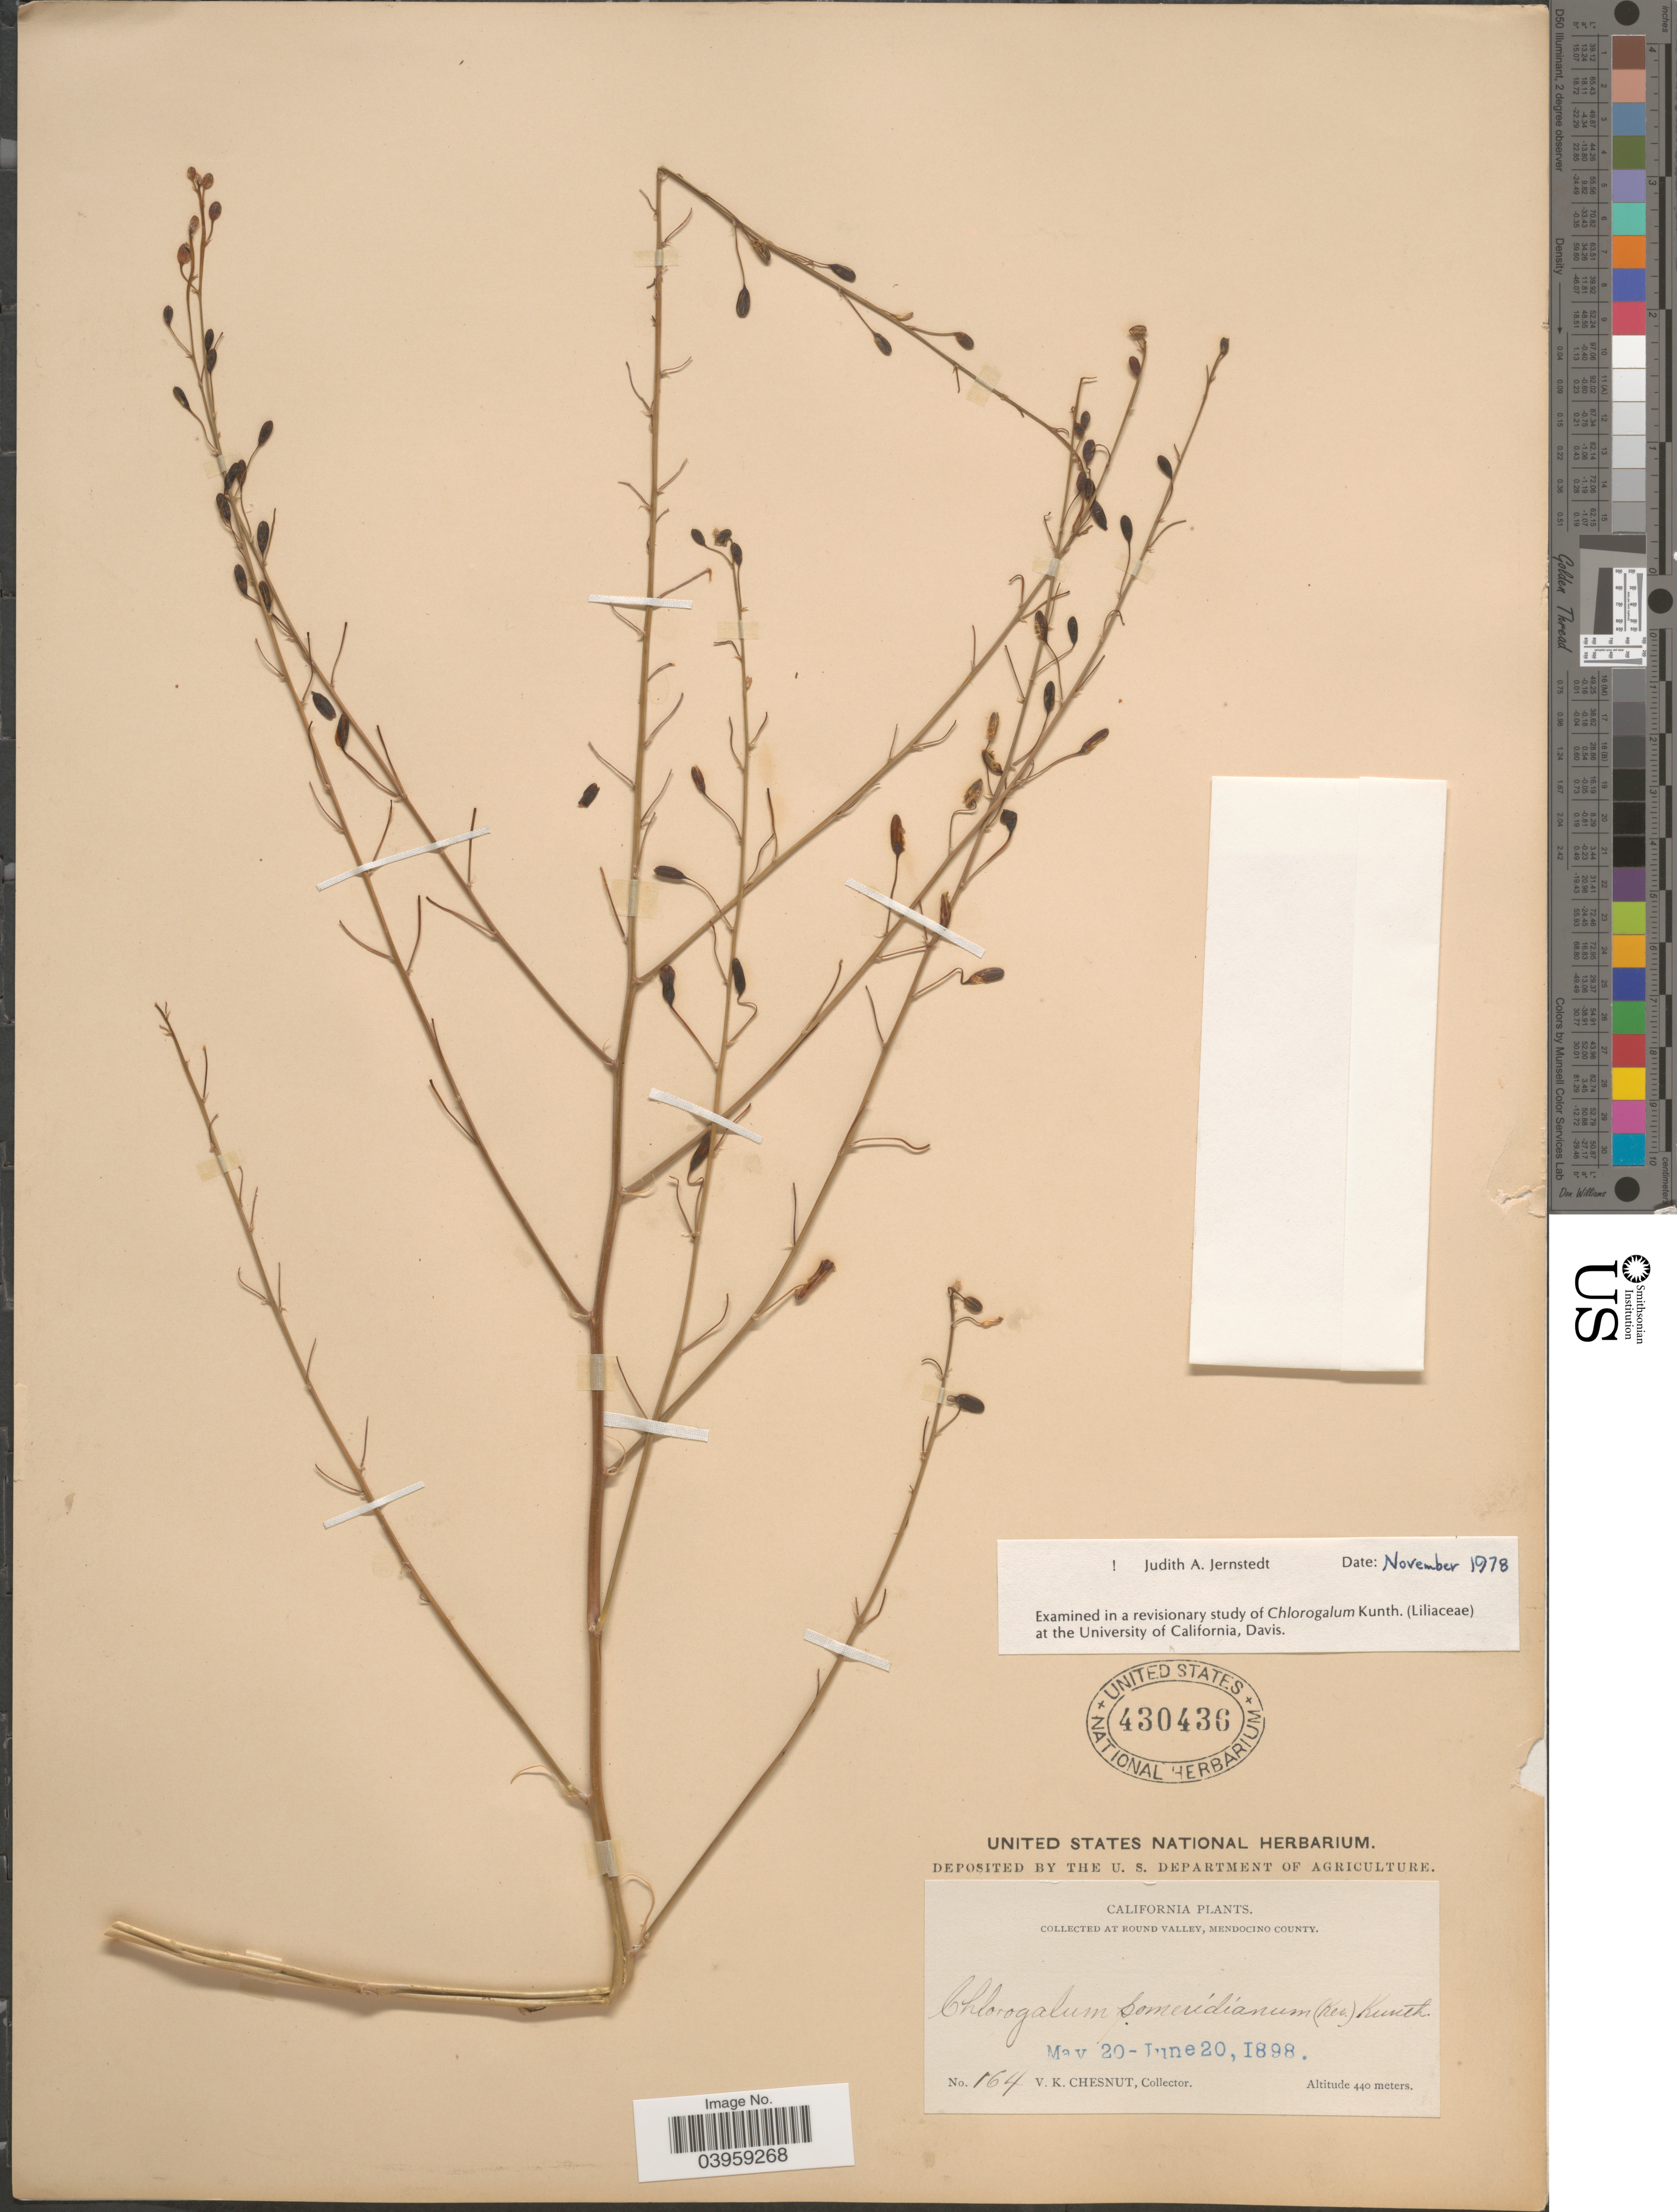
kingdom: Plantae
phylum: Tracheophyta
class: Liliopsida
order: Asparagales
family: Asparagaceae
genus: Chlorogalum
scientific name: Chlorogalum pomeridianum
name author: (DC.) Kunth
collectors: V. Chesnut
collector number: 164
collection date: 1898-05-20/1898-06-20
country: United States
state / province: California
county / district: Mendocino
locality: At Round Valley, Mendocino County.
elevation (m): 440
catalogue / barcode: US 430436